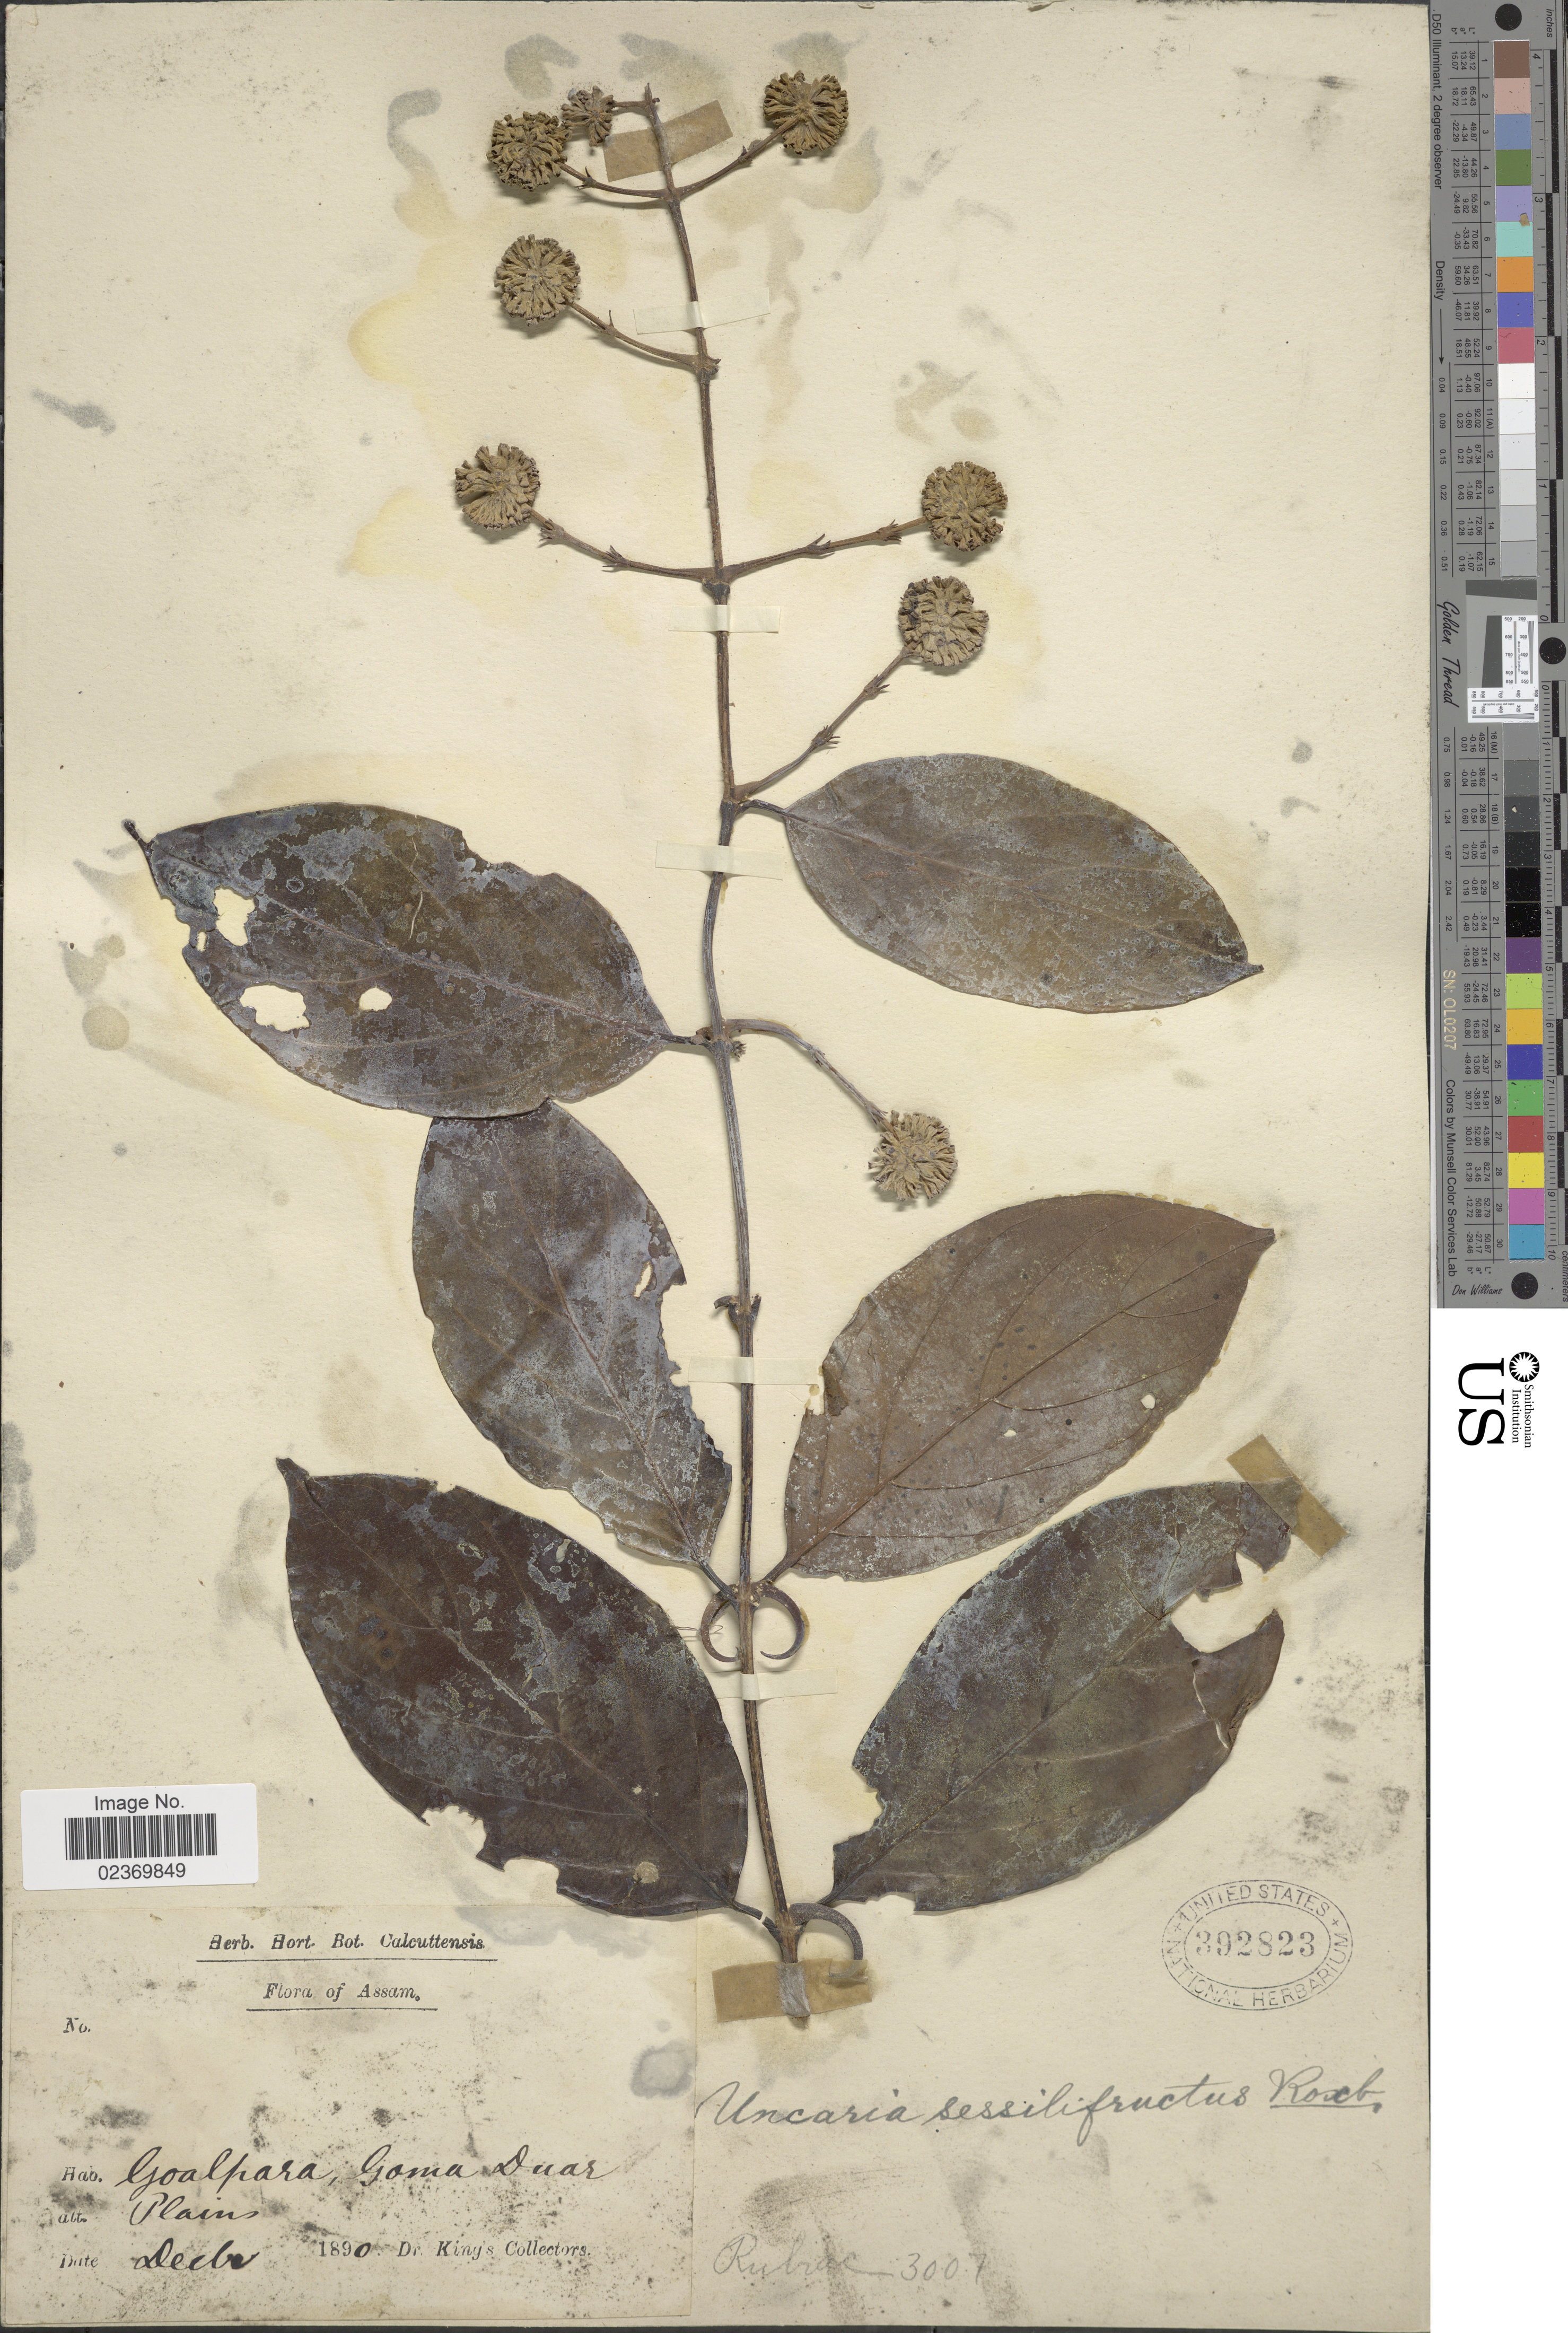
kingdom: Plantae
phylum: Tracheophyta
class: Magnoliopsida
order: Gentianales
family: Rubiaceae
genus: Uncaria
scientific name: Uncaria sessilifructus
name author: Roxb.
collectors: Dr. King's collector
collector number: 3007?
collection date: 1890-12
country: India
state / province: Assam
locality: Goalpara, Goma Duar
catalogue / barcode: US 392823